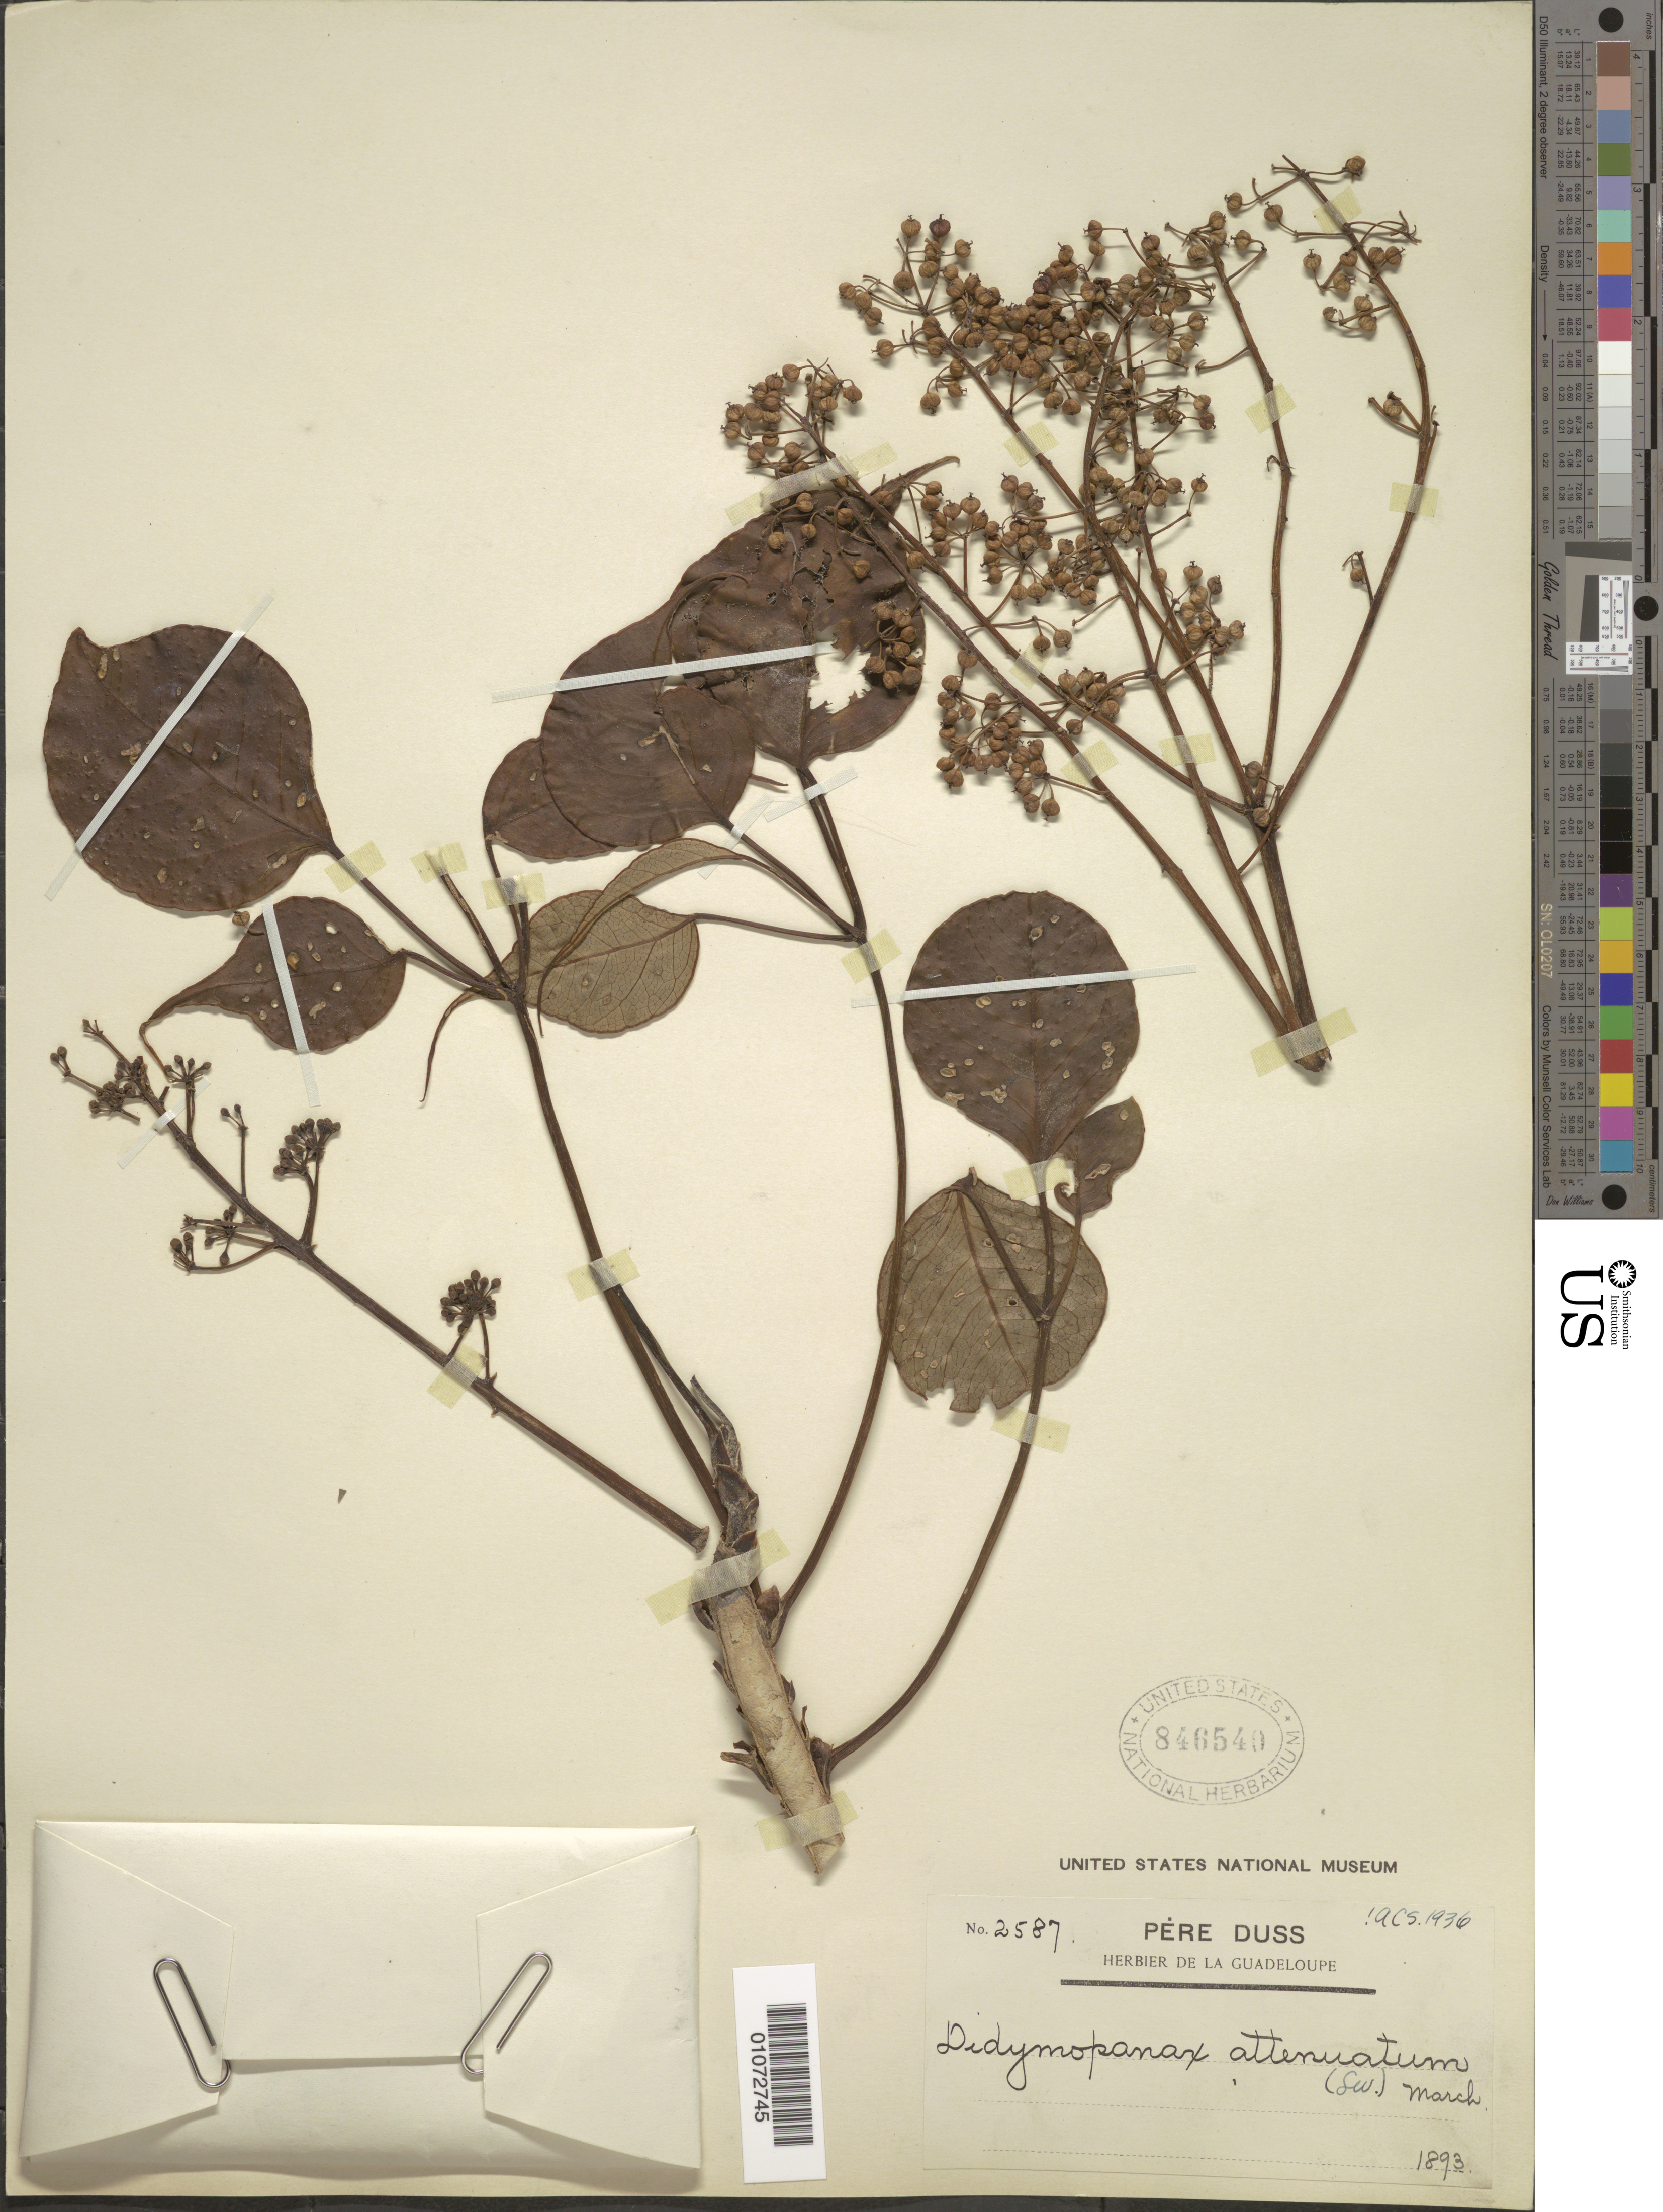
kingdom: Plantae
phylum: Tracheophyta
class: Magnoliopsida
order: Apiales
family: Araliaceae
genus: Schefflera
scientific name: Schefflera attenuata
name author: (Sw.) Frodin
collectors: Père Duss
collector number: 2587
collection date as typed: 1893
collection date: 1893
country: Guadeloupe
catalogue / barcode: US 846540